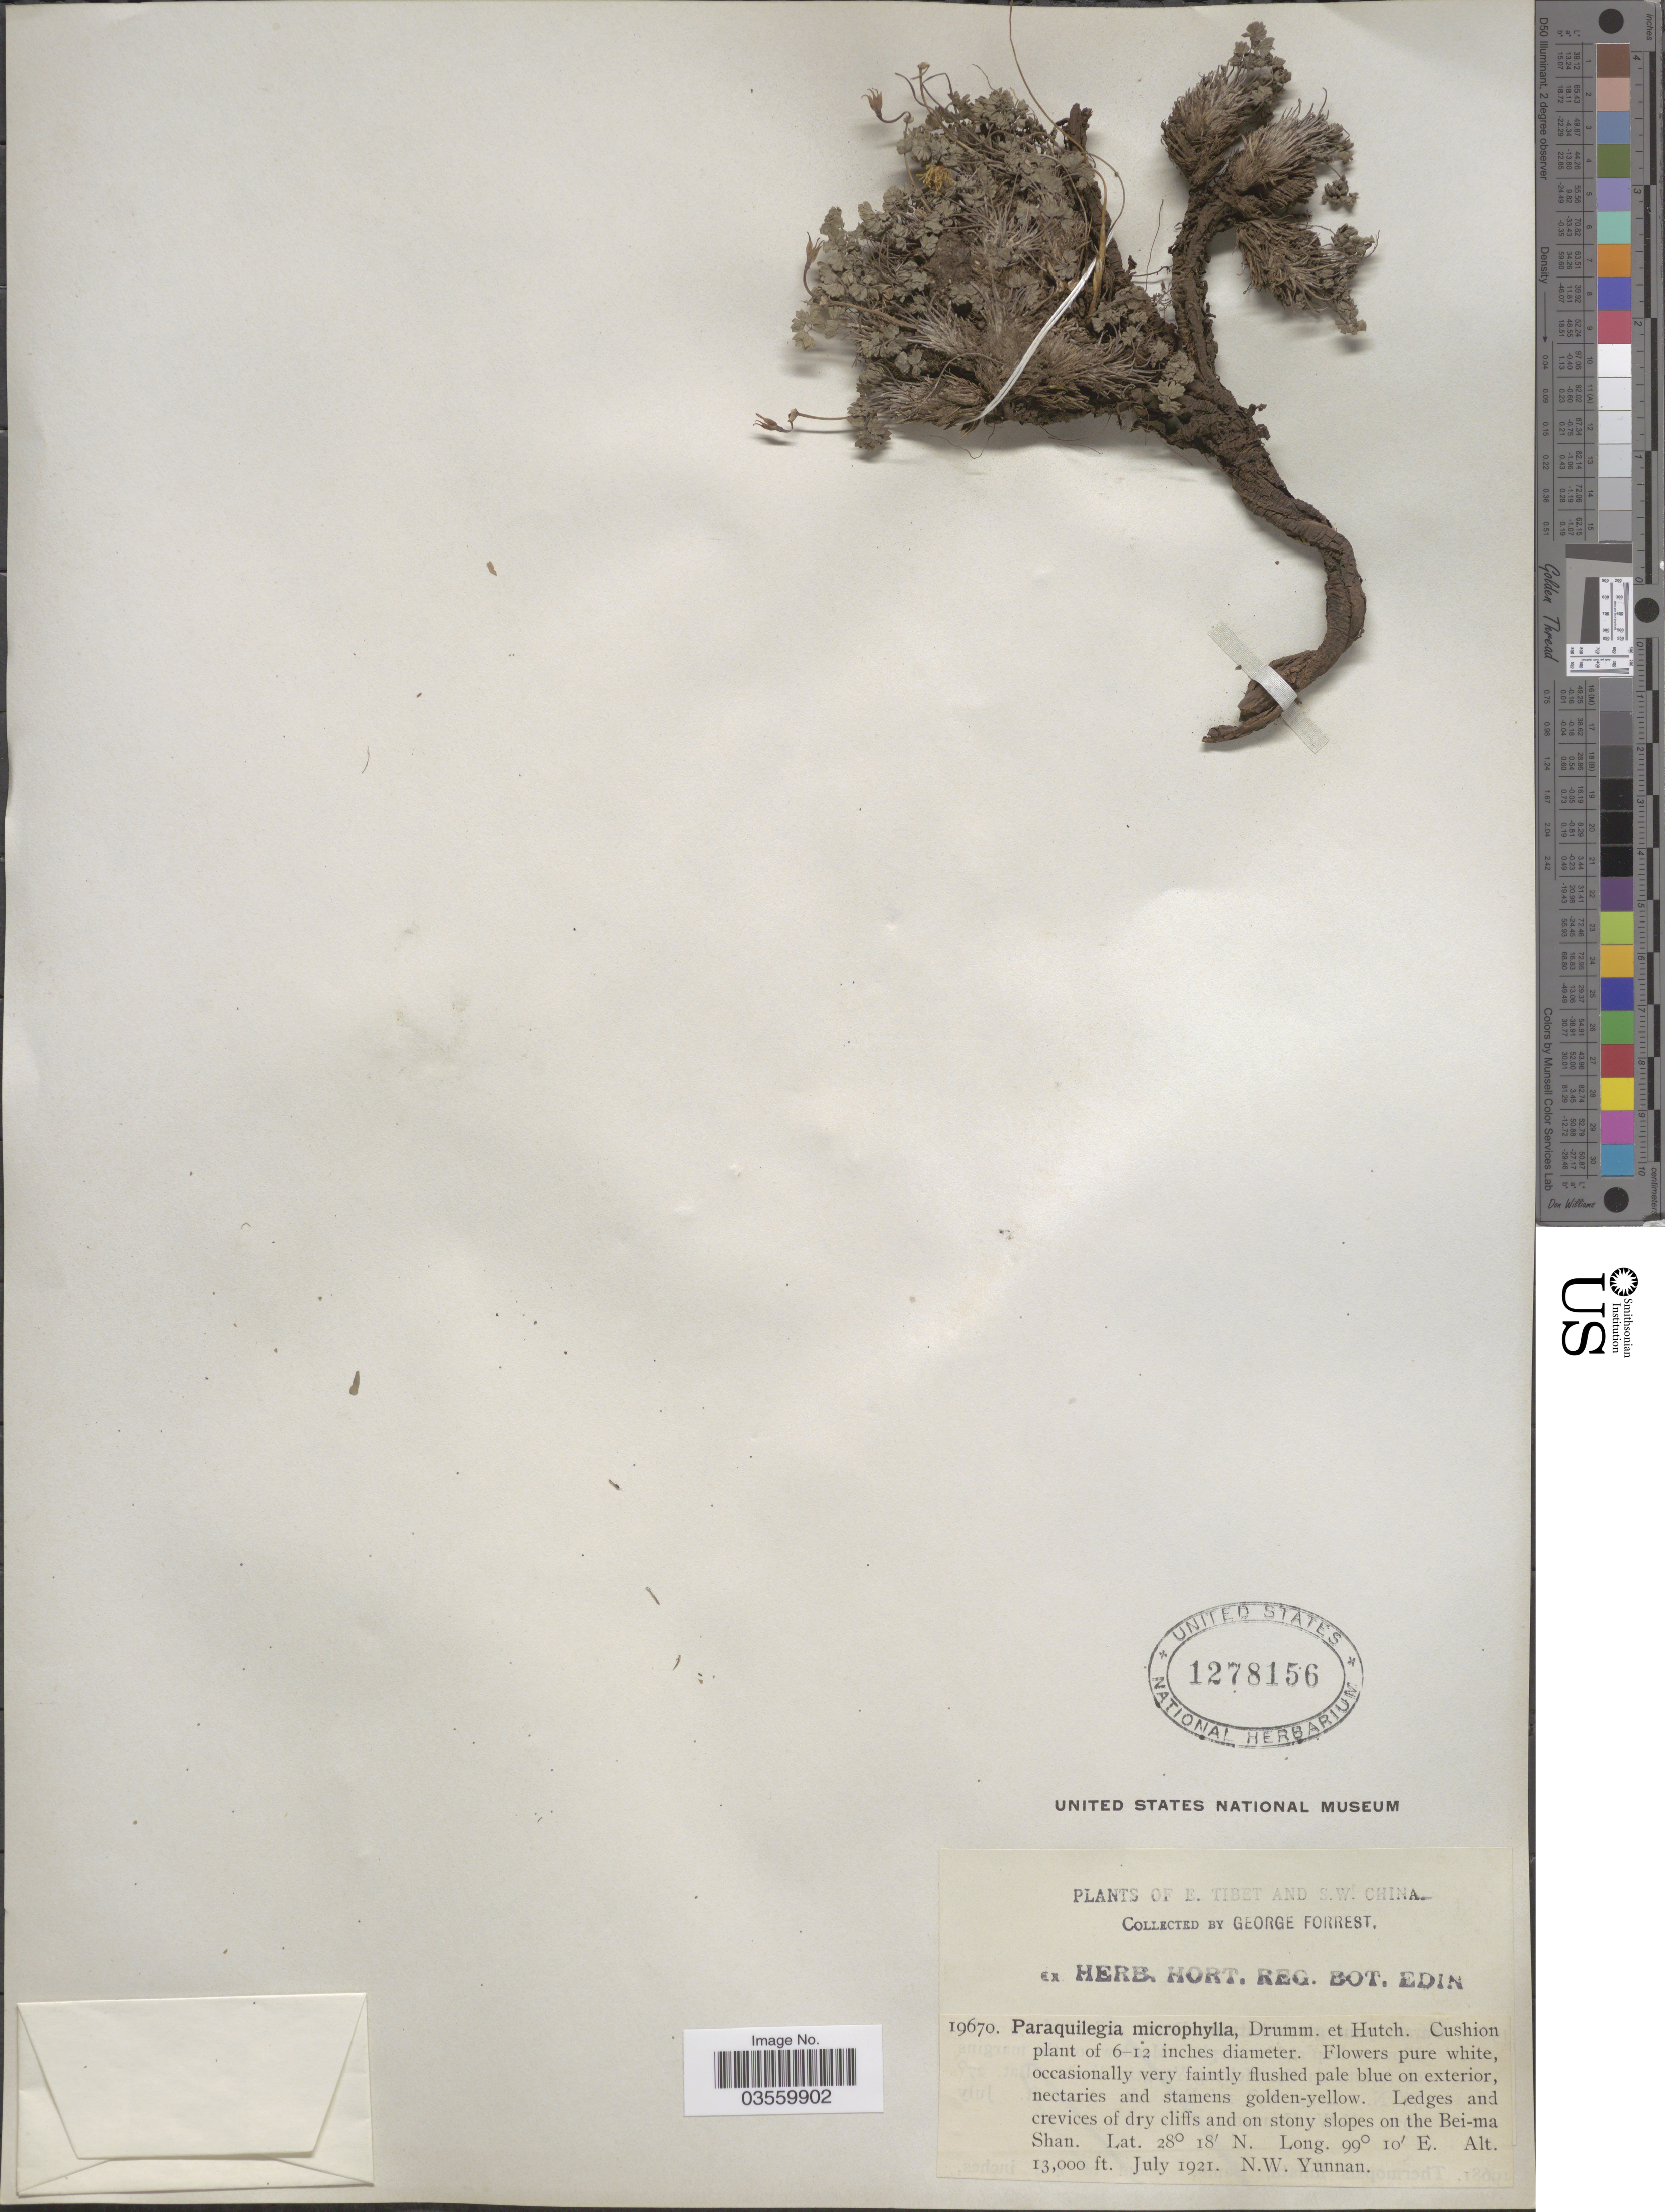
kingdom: Plantae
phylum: Tracheophyta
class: Magnoliopsida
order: Ranunculales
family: Ranunculaceae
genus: Paraquilegia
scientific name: Paraquilegia microphylla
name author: (Royle) J.R. Drumm. & Hutch.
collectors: G. Forrest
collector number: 19670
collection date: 1921-07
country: China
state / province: Yunnan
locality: On the Bei-ma Shan. N.W. Yunnan. S.W. China.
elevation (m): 3962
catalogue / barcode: US 1278156